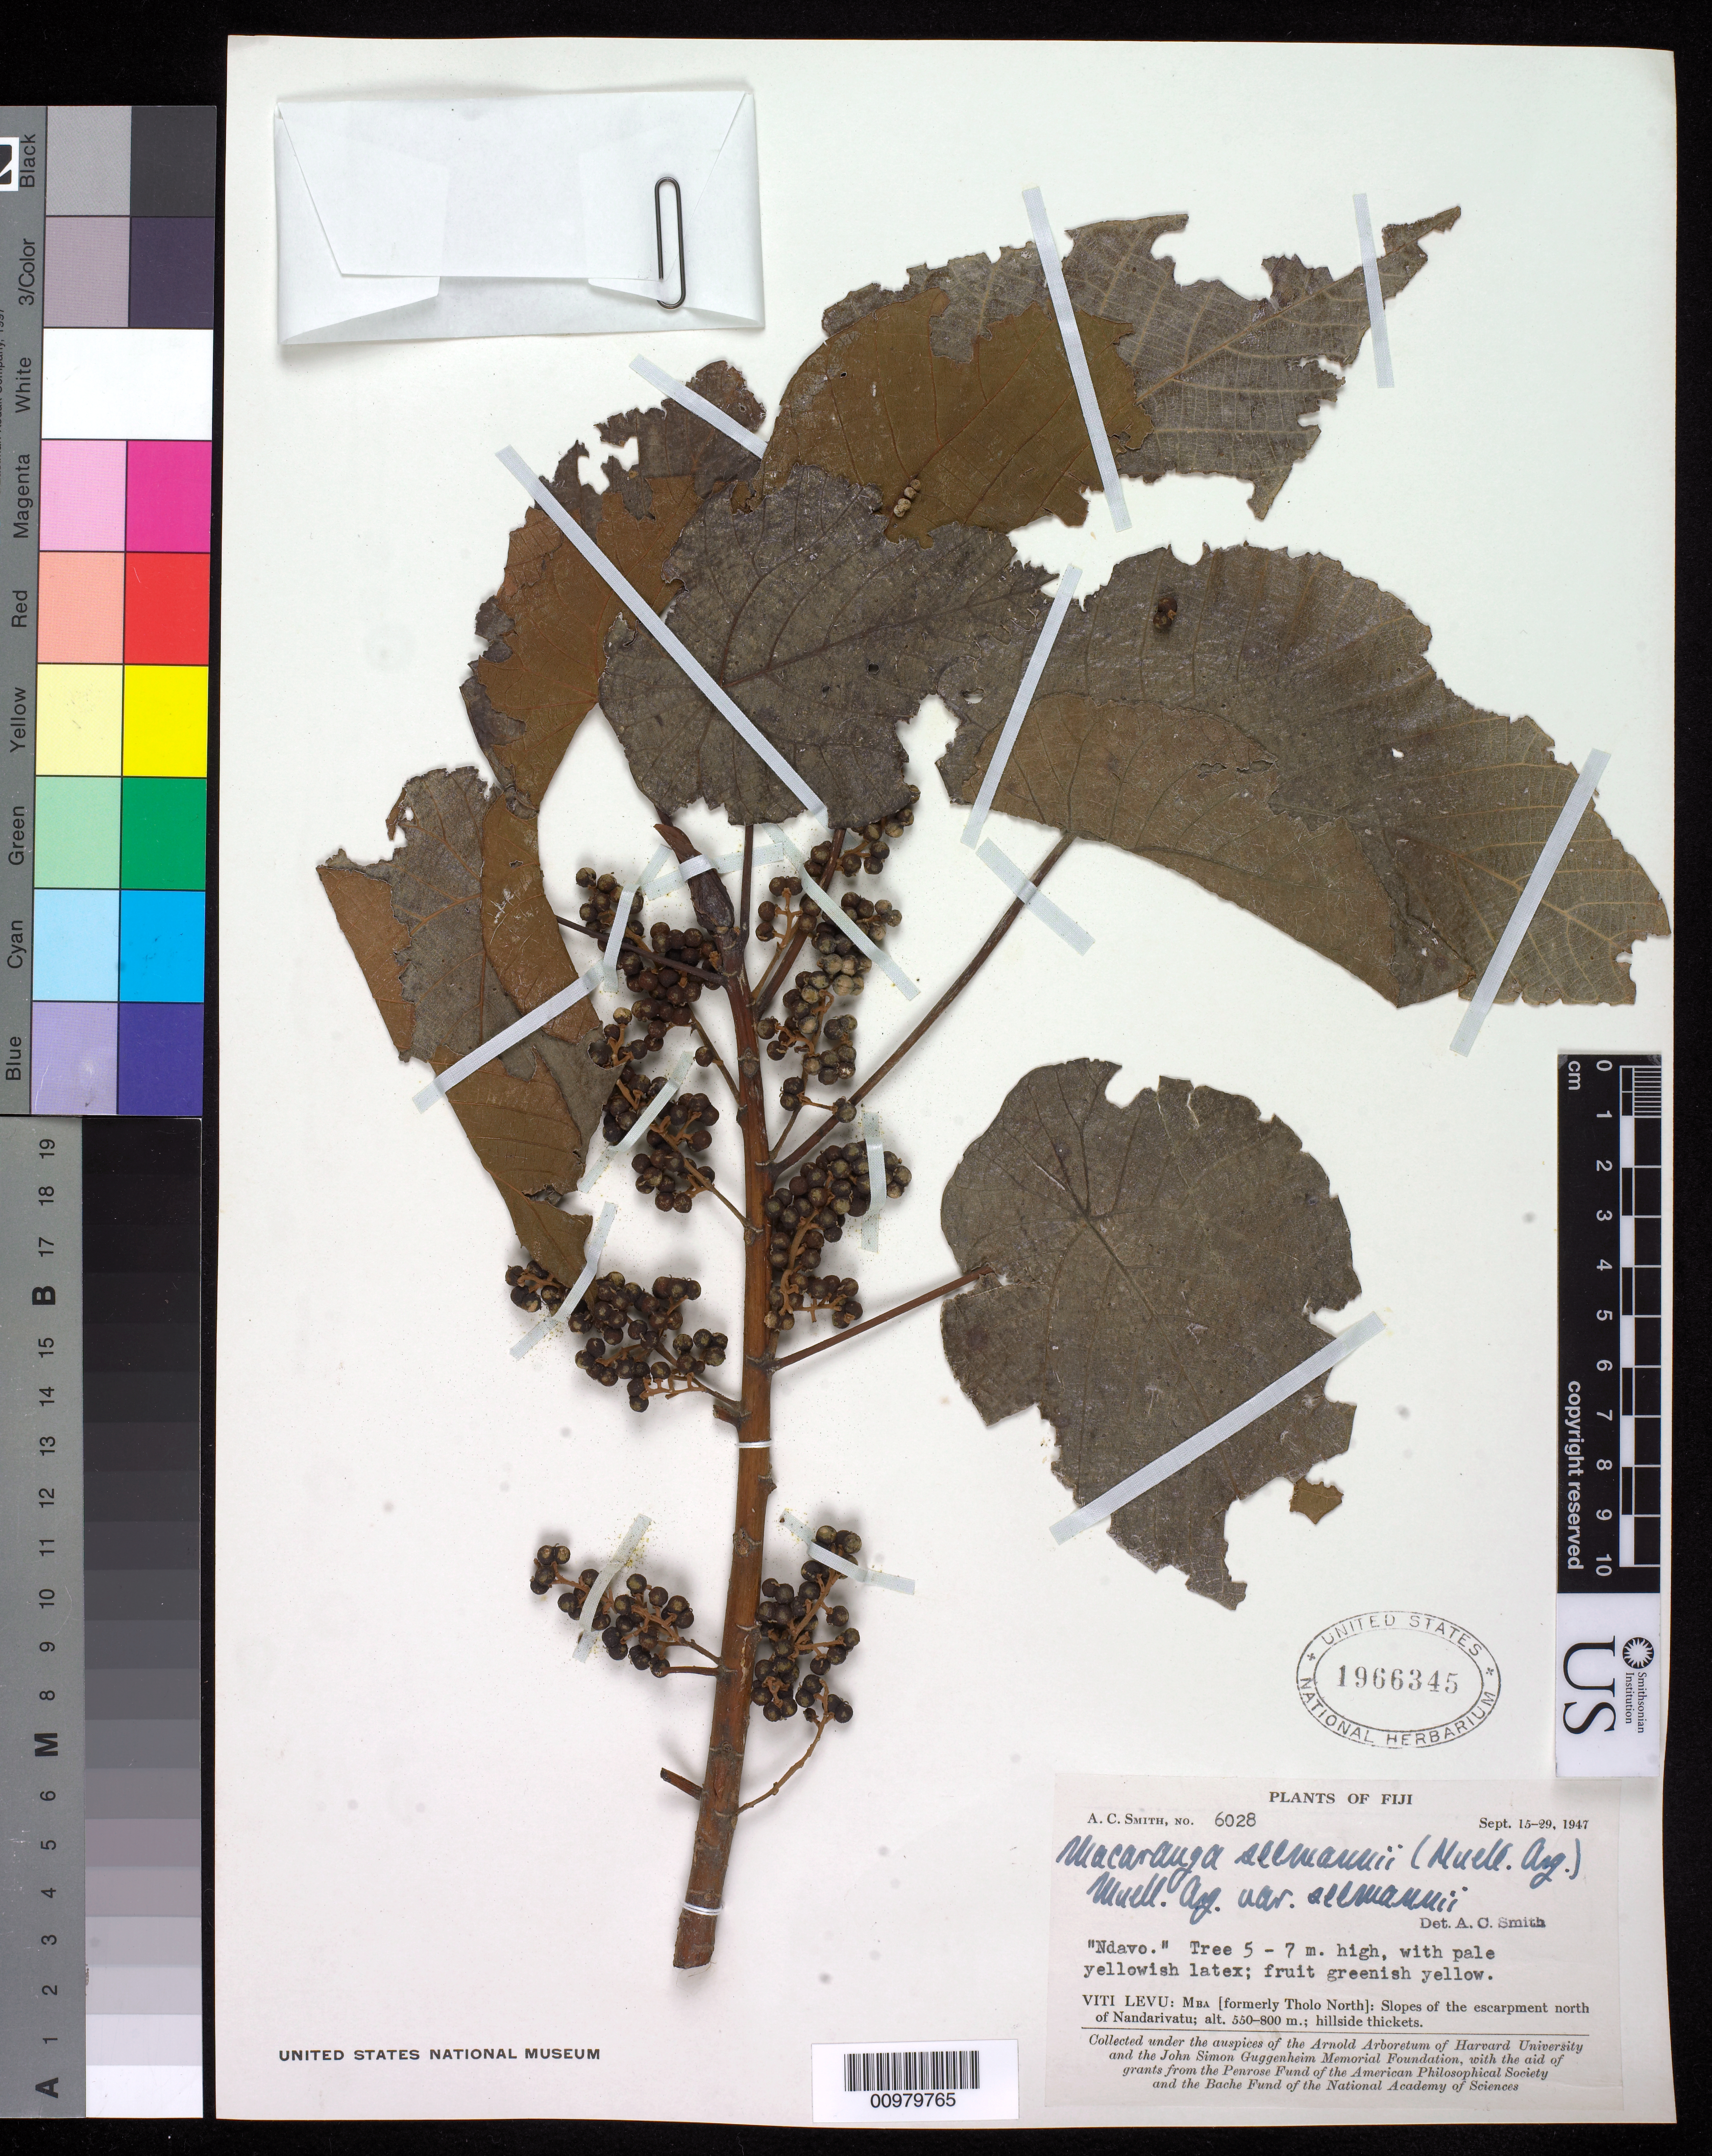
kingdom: Plantae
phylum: Tracheophyta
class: Magnoliopsida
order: Malpighiales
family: Euphorbiaceae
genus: Macaranga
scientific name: Macaranga seemanni var. capillata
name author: A.C. Sm.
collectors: C. A. Smith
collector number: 6028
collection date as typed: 15 Sep 1947 to 29 Sep 1947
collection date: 1947-09-15/1947-09-29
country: Fiji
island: Viti Levu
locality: Slopes of the escarpment north of Nadarivatu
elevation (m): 550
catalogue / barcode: US 1966345